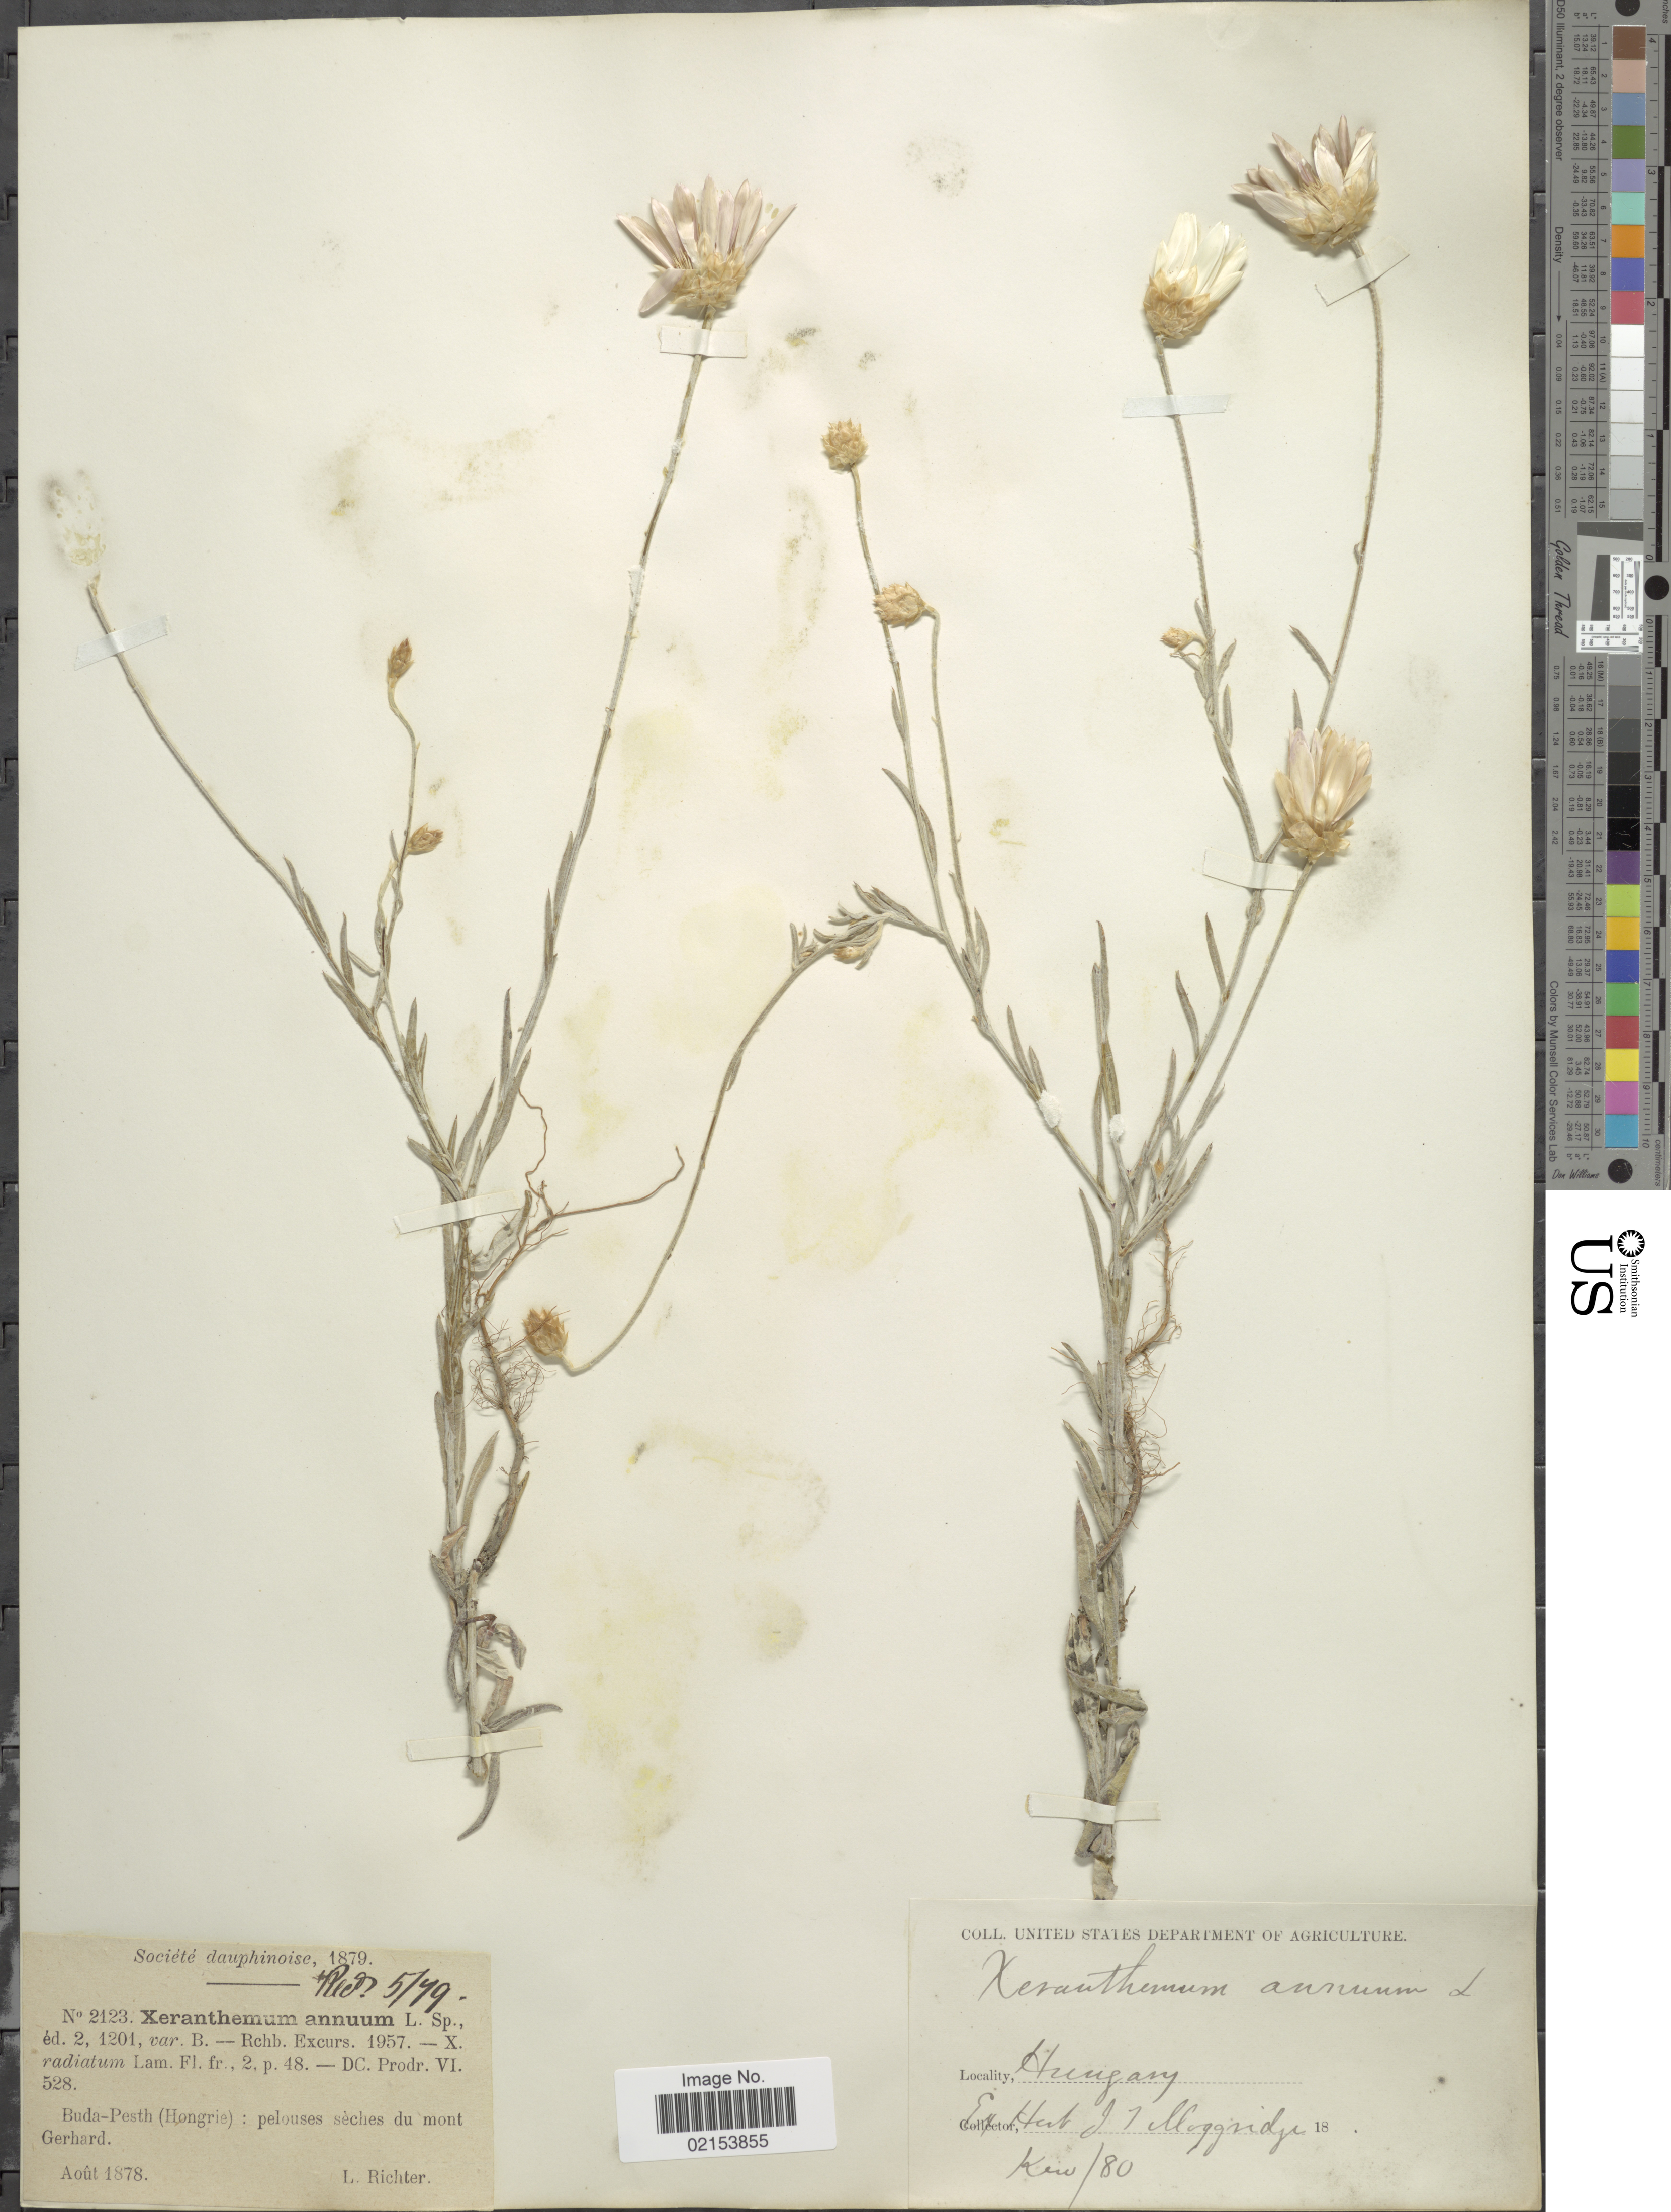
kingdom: Plantae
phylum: Tracheophyta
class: Magnoliopsida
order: Asterales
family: Asteraceae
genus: Xeranthemum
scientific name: Xeranthemum annuum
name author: L.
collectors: L. Richter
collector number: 2123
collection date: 1878-08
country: Hungary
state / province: Budapest, Capital District of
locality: Mont Gerhard